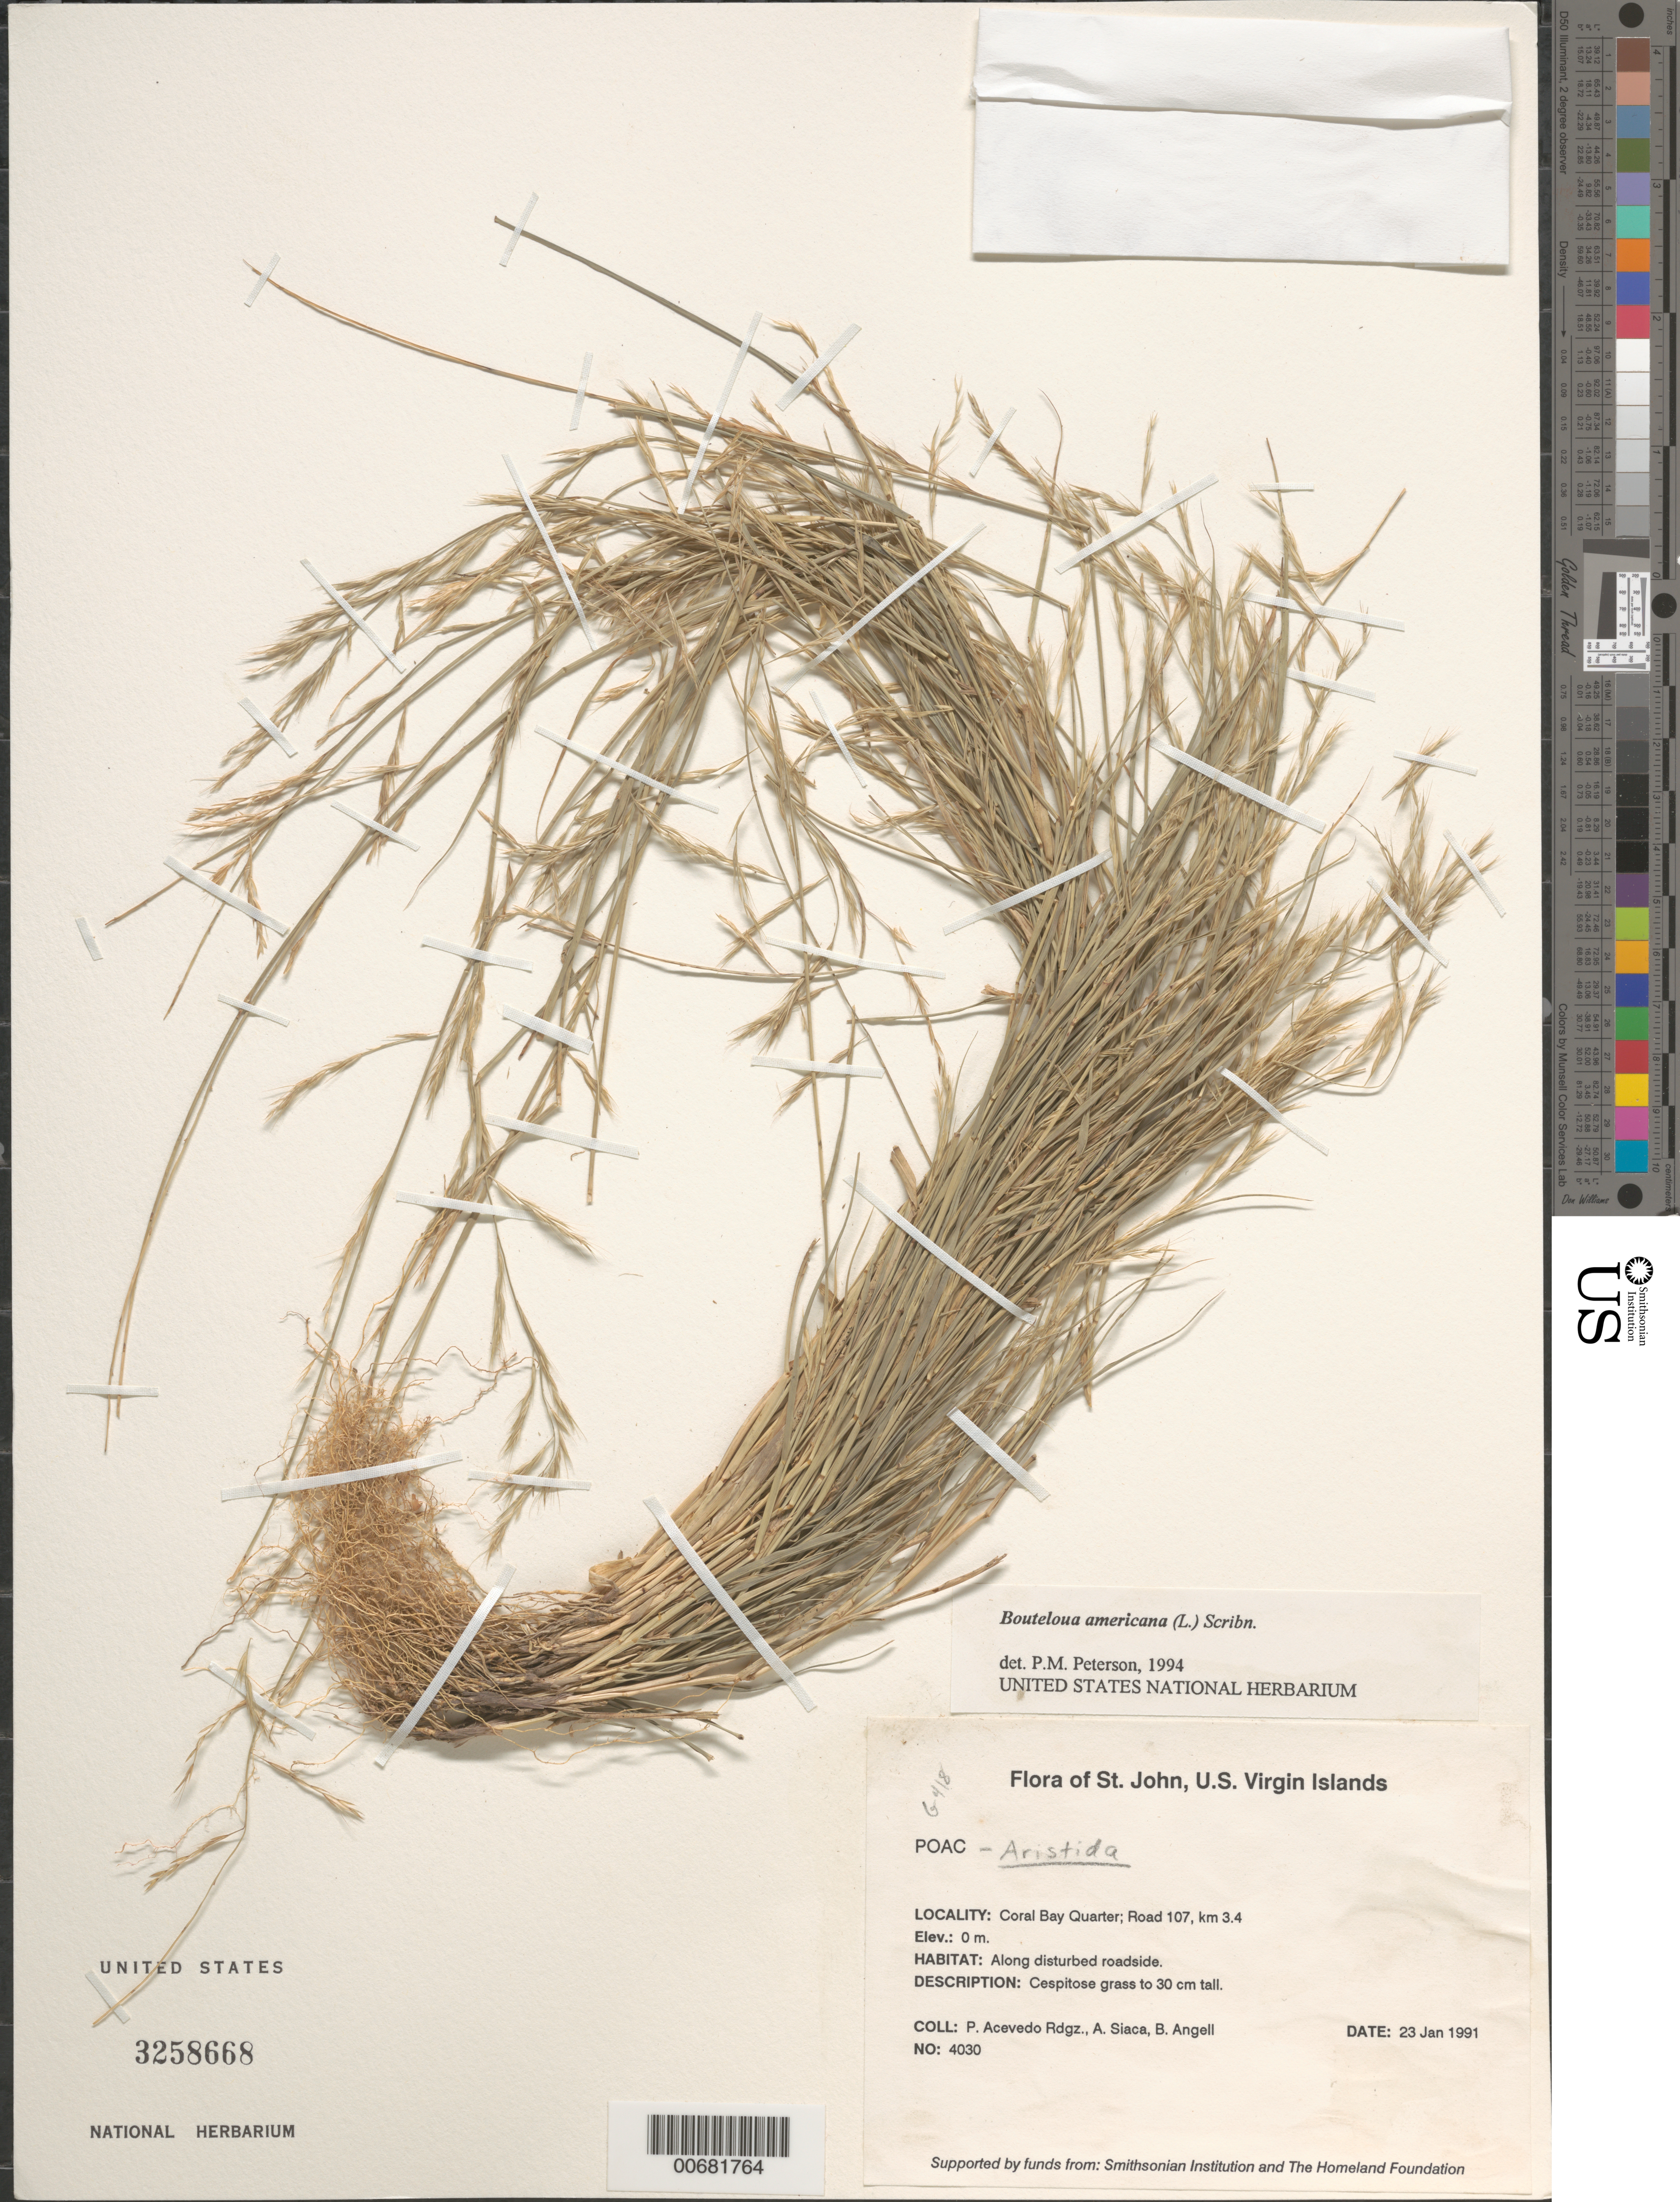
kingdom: Plantae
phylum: Tracheophyta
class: Liliopsida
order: Poales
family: Poaceae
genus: Bouteloua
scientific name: Bouteloua americana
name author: (L.) Scribn.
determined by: Peterson, Paul M., (BOT), Smithsonian Institution - National Museum of Natural History (UNITED STATES)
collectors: P. Acevedo-Rodr., A. Siaca & Bobbi Angell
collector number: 4030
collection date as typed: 23 Jan 1991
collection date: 1991-01-23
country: U.S. Virgin Islands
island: St. John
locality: Coral Bay Quarter; Road 107, km 3.4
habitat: Along disturbed roadside.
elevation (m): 0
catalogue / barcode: US 3258668